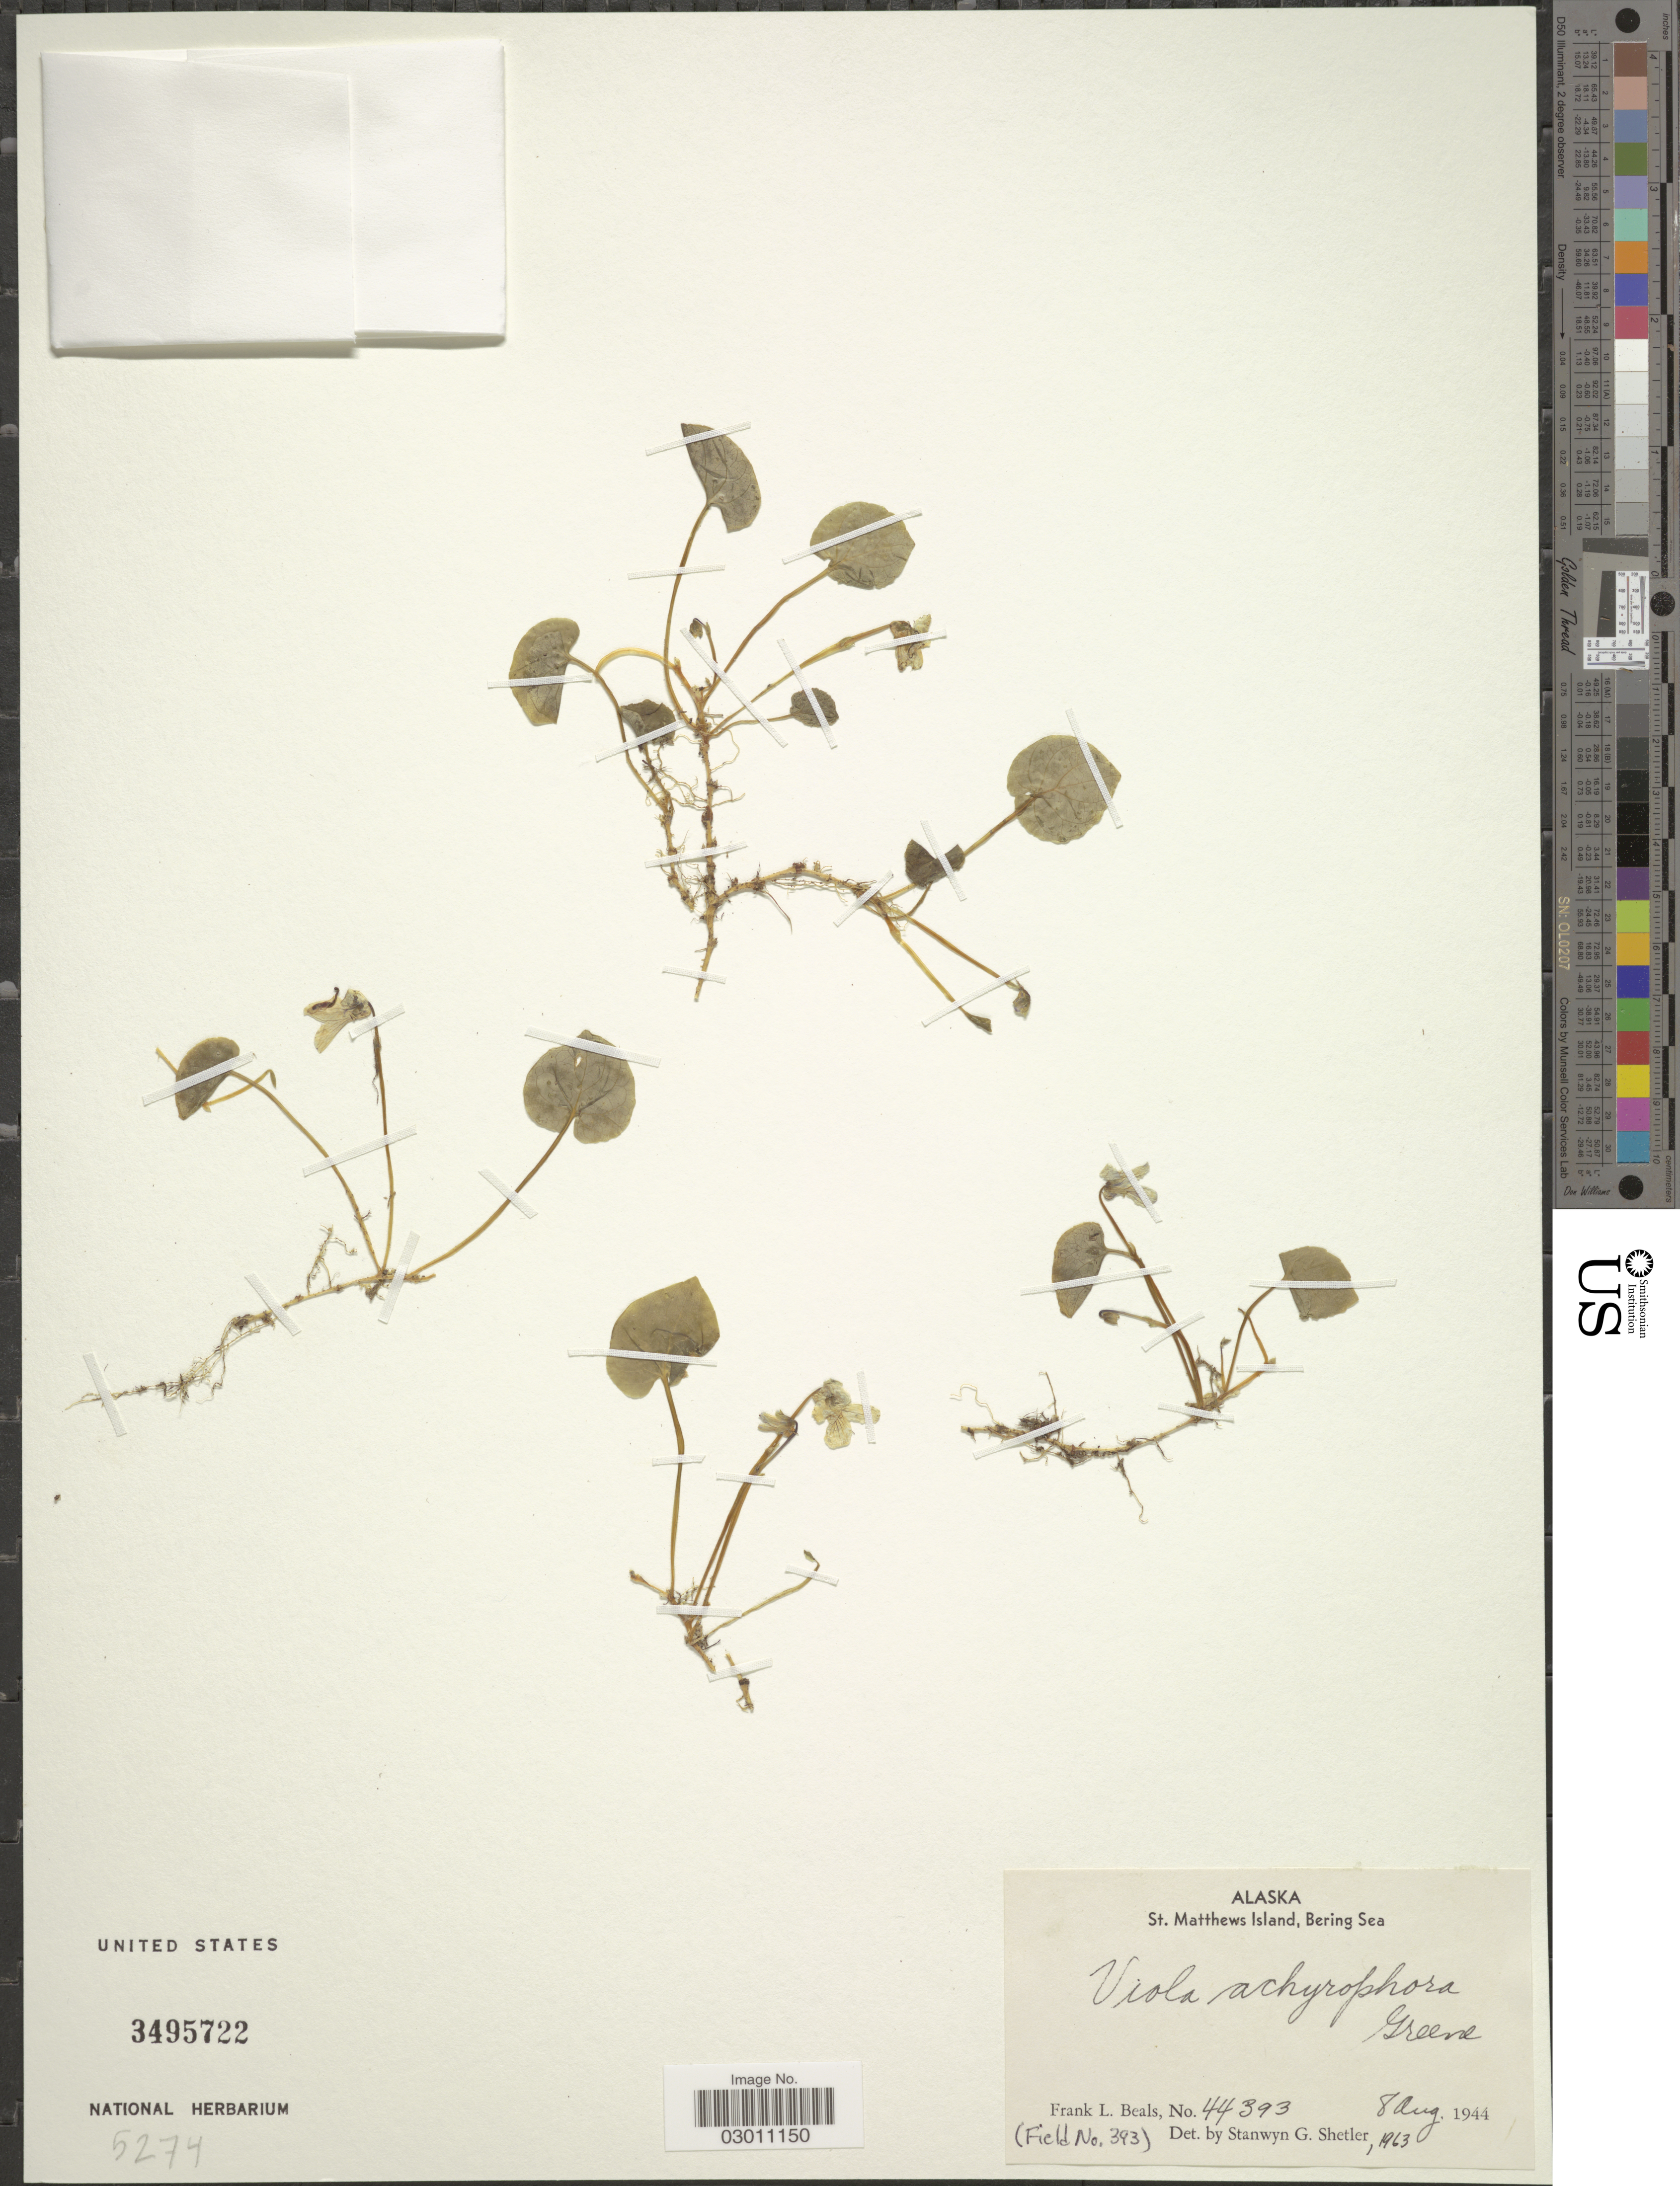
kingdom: Plantae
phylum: Tracheophyta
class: Magnoliopsida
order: Malpighiales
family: Violaceae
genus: Viola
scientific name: Viola achyrophora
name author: Greene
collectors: F. Beals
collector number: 44393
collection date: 1944-08-08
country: United States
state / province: Alaska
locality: St. Matthews Island, Bering Sea.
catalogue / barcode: US 3495722